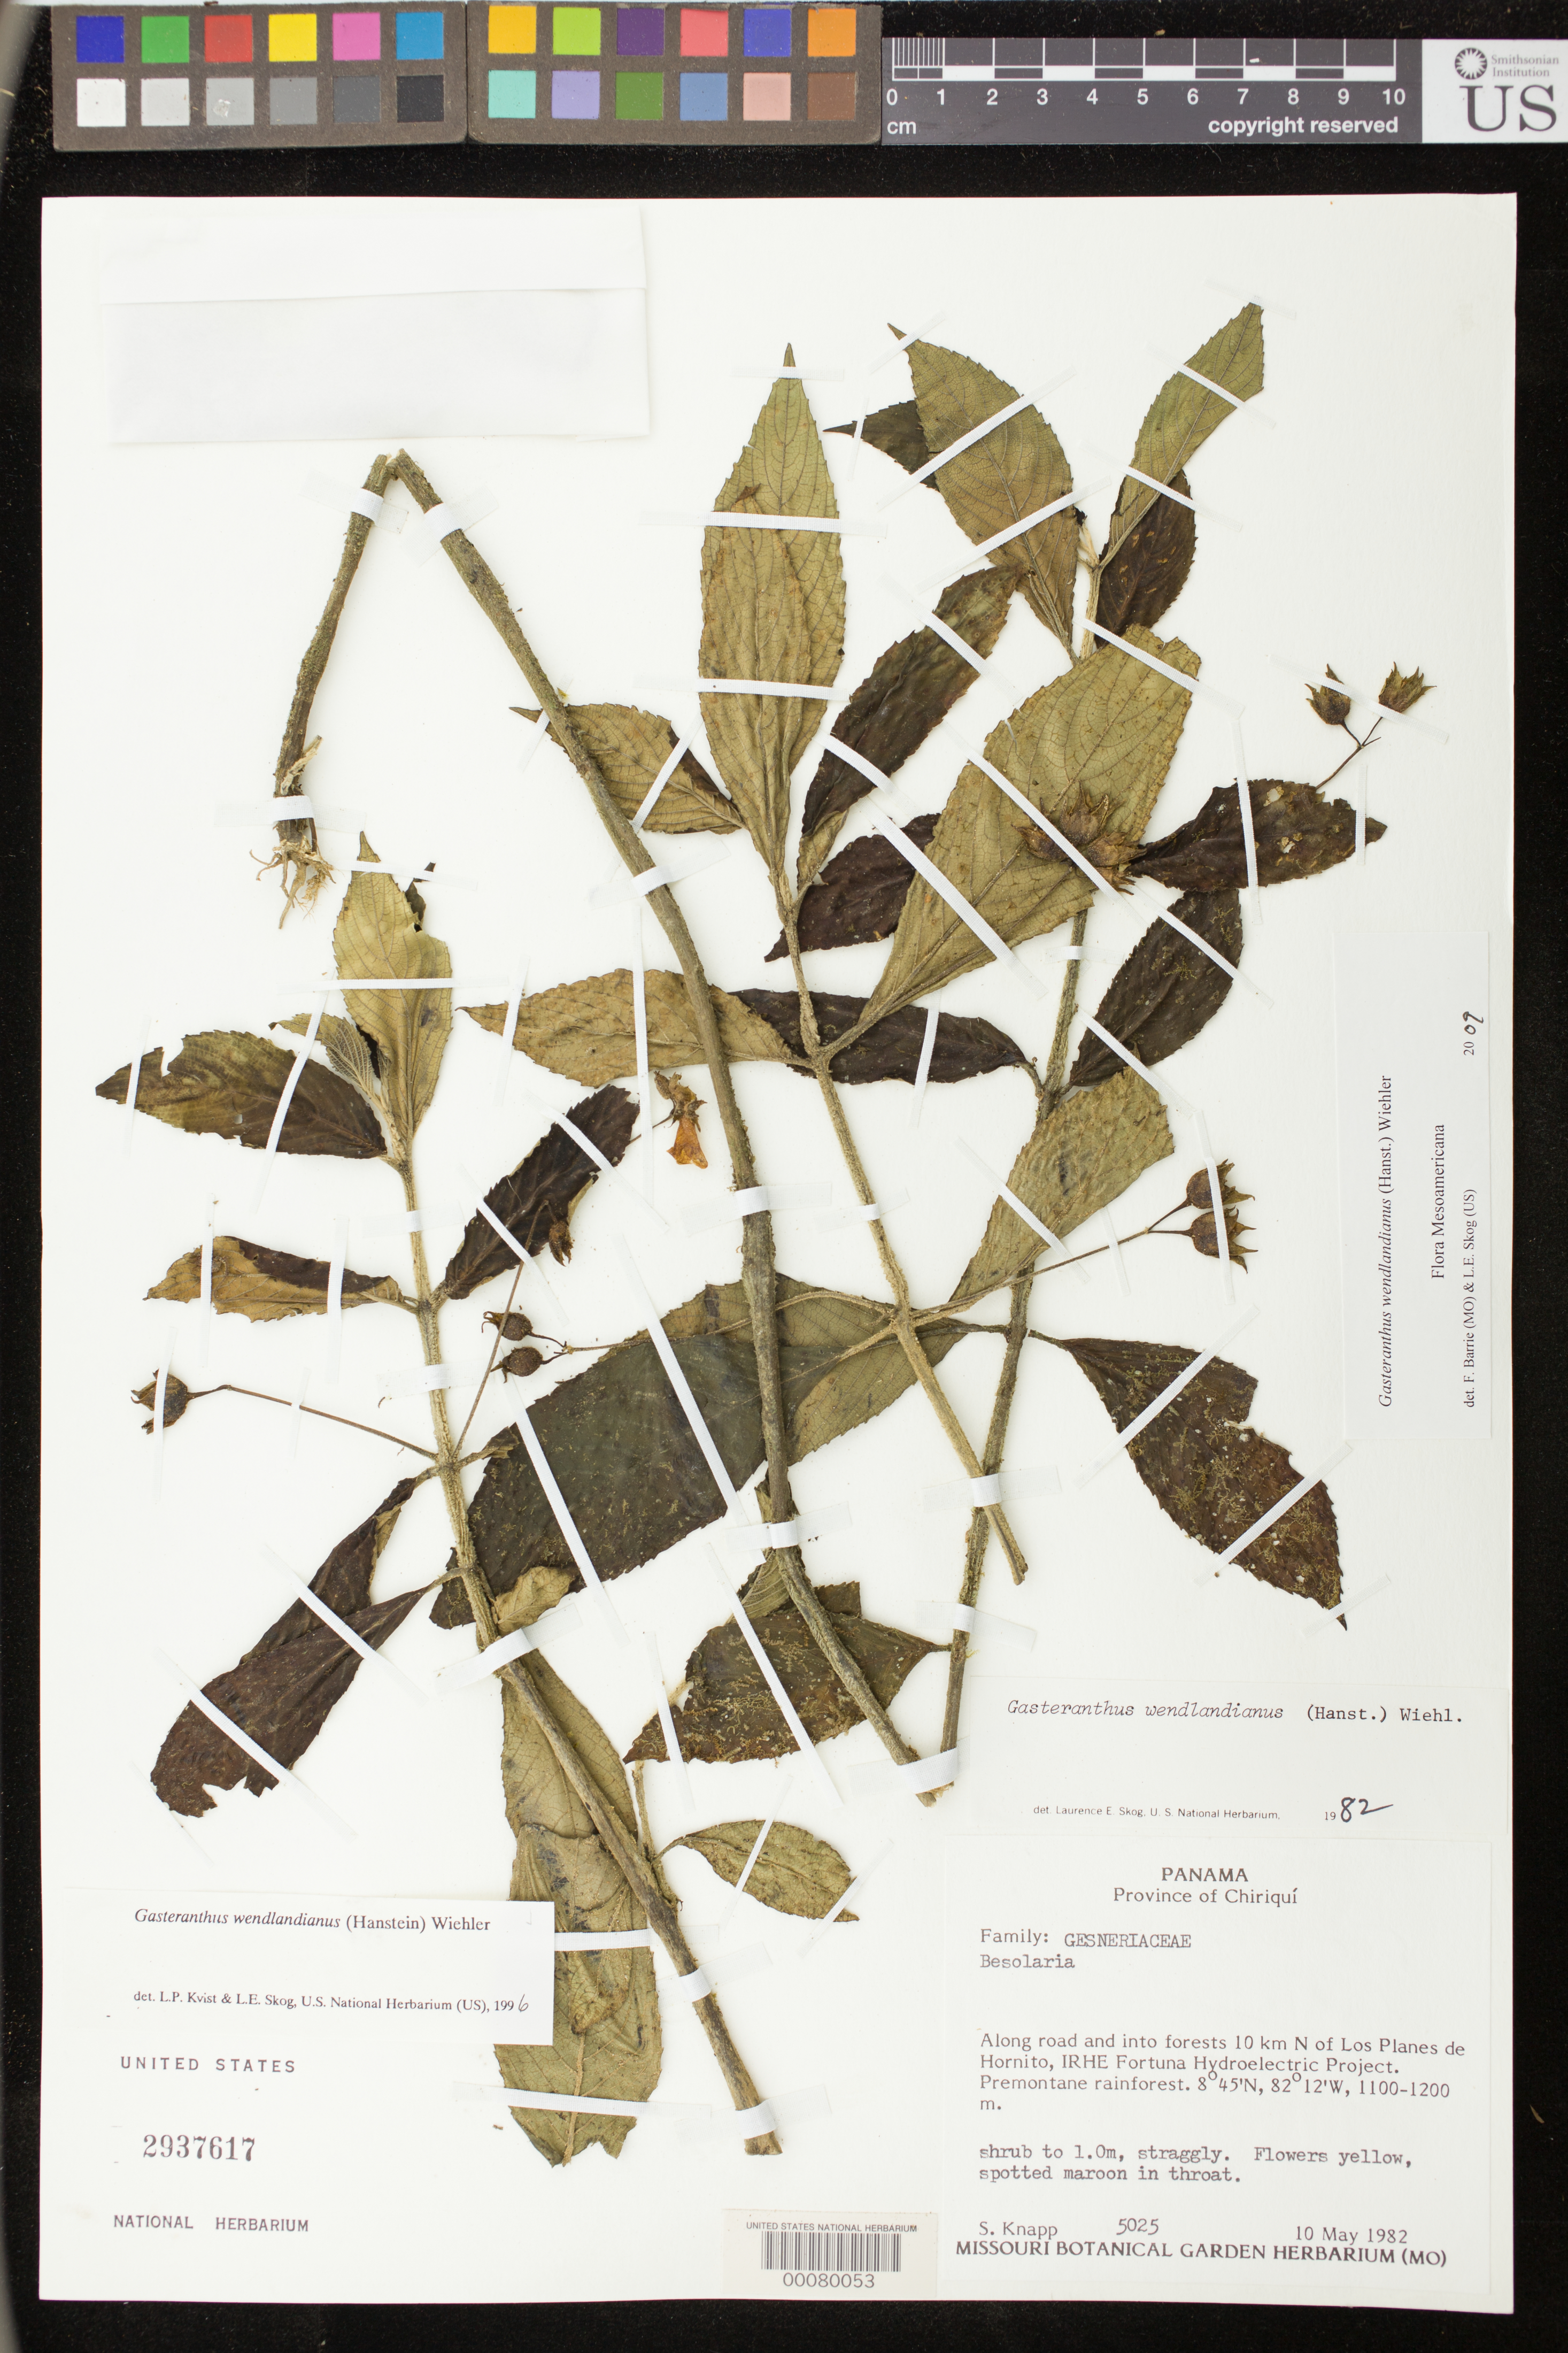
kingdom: Plantae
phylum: Tracheophyta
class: Magnoliopsida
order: Lamiales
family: Gesneriaceae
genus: Gasteranthus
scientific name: Gasteranthus wendlandianus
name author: (Hanst.) Wiehler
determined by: Skog, Laurence E.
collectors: S. Knapp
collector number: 5025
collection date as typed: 10 May 1982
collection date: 1982-05-10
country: Panama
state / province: Chiriquí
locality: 10 km N of Los Planes de Hornito, IRHE Fortuna Hydroelectric Project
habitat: Premontane rainforest; along road and into forests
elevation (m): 1100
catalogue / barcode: US 2937617